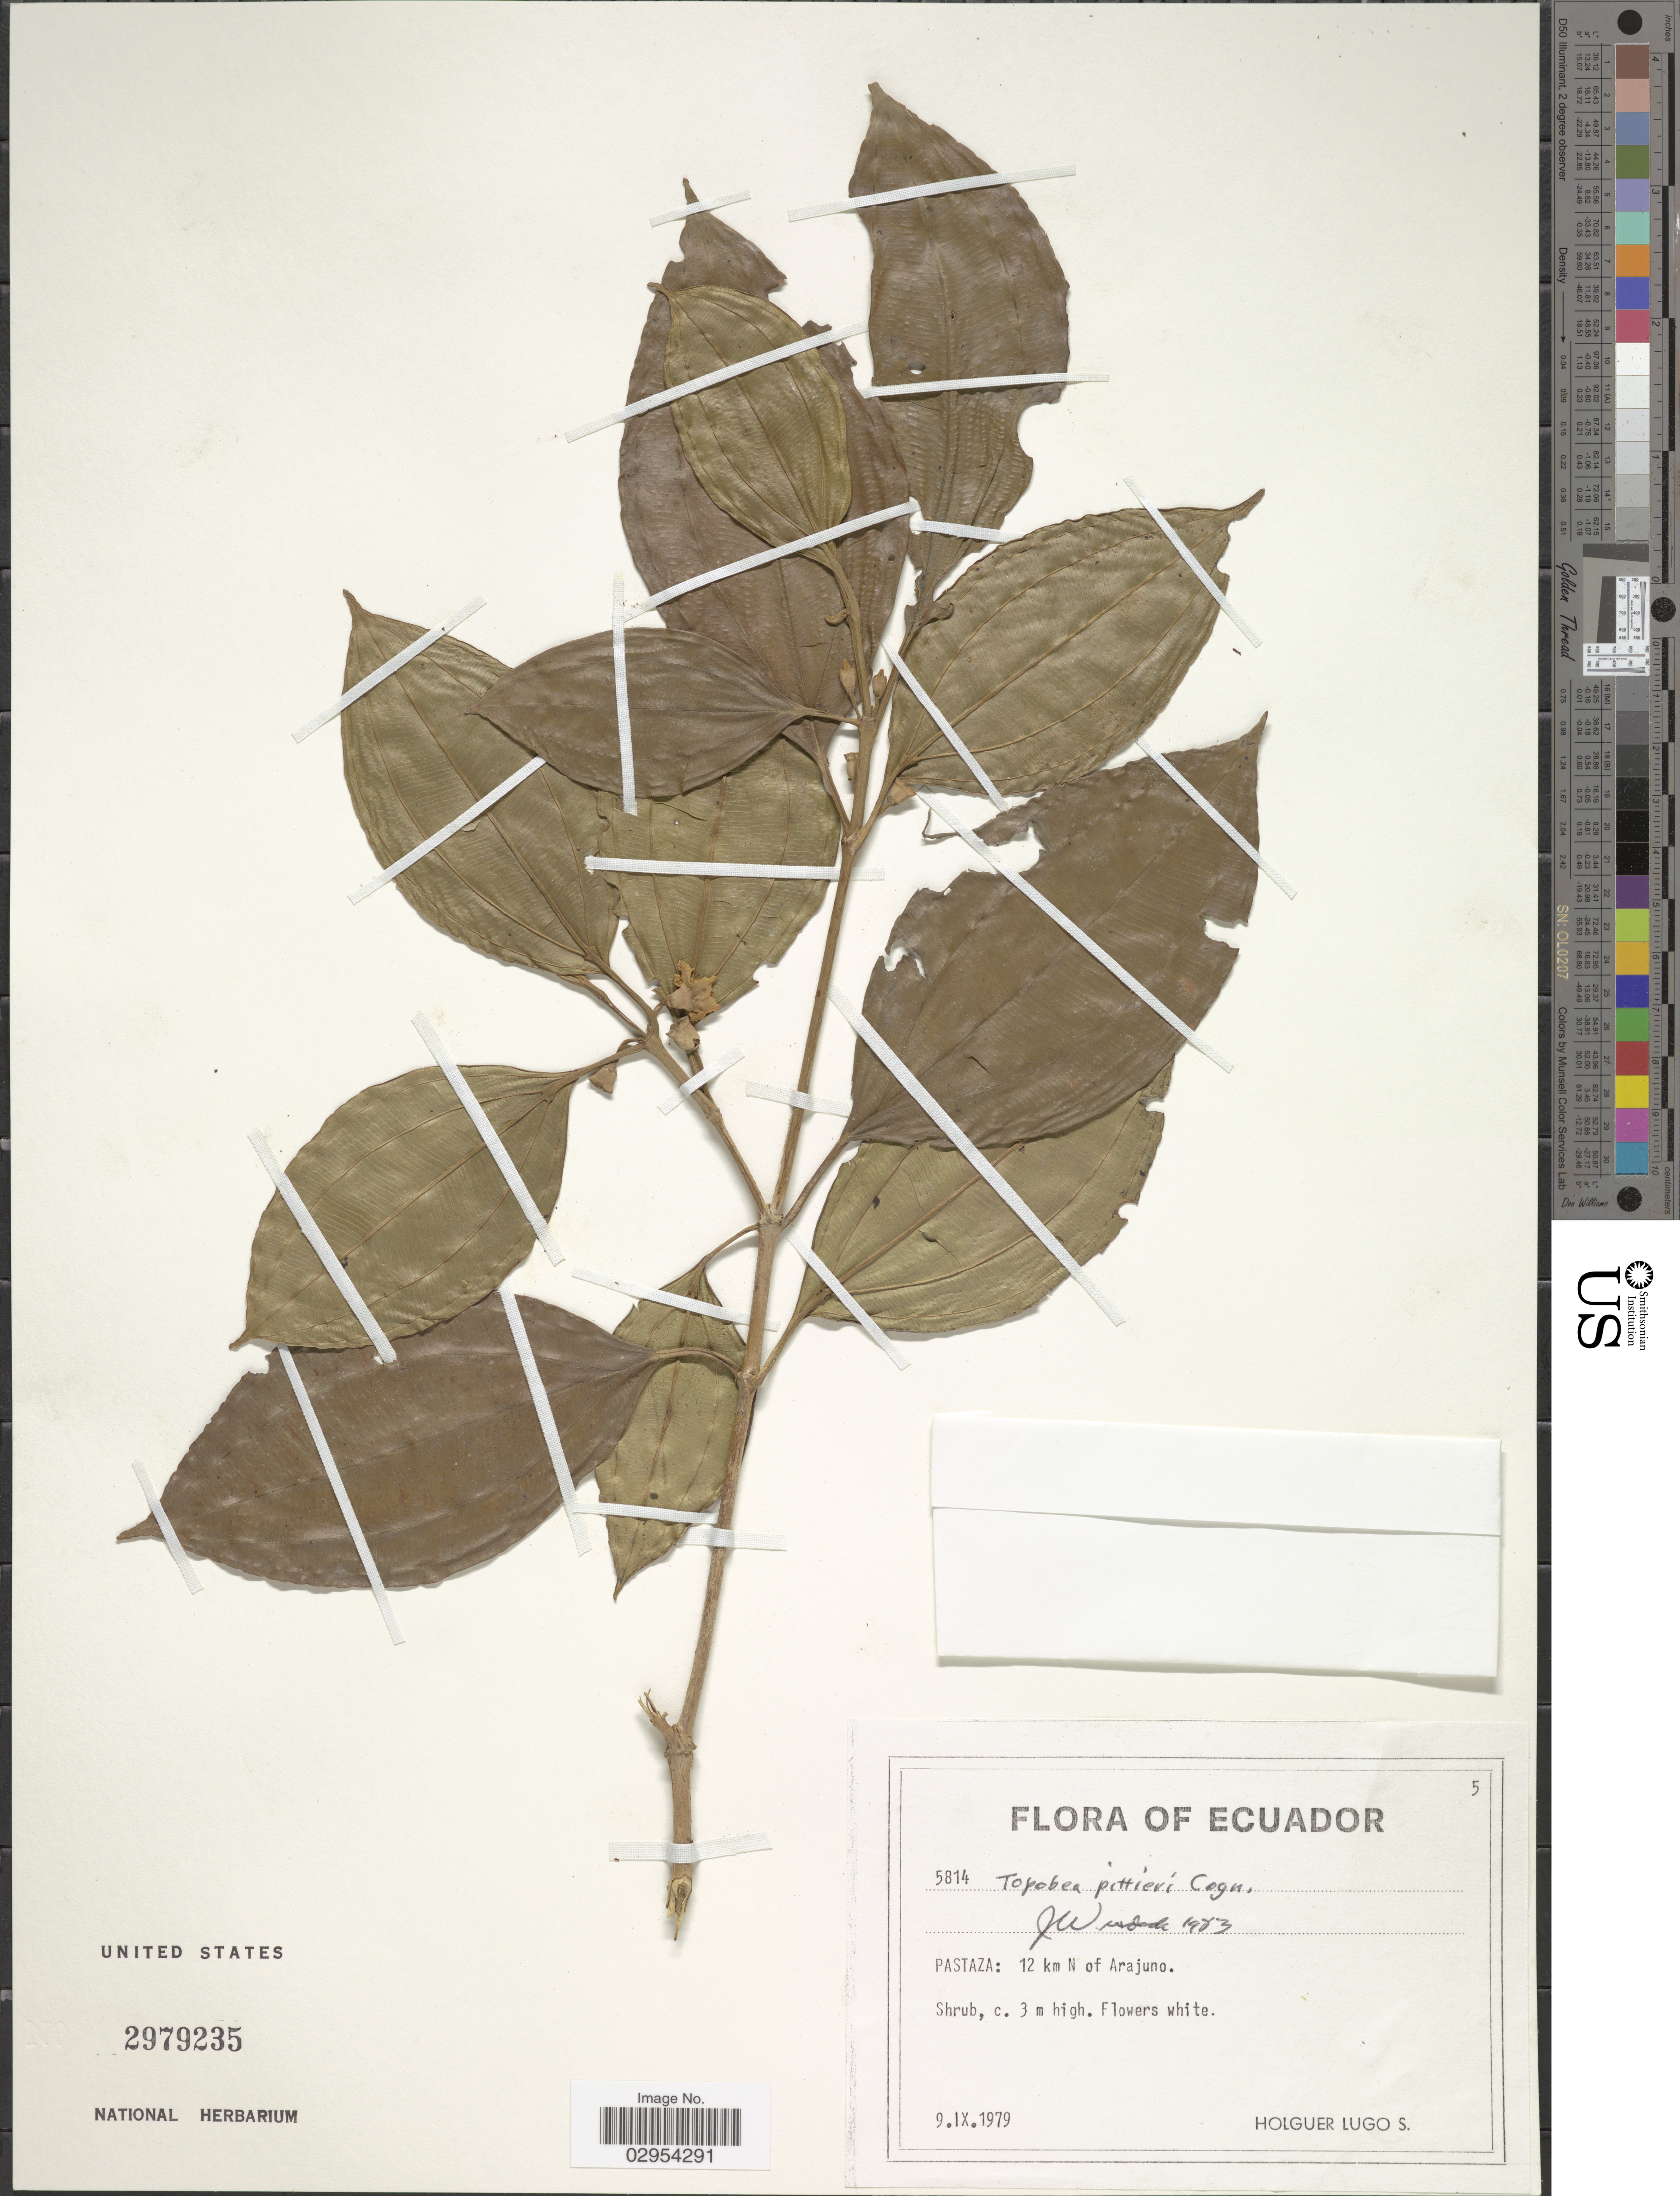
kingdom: Plantae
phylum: Tracheophyta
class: Magnoliopsida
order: Myrtales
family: Melastomataceae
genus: Topobea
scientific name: Topobea pittieri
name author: Cogn.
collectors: H. Lugo S.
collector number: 5814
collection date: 1979-09-09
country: Ecuador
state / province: Pastaza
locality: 12 km N of Arajuno.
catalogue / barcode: US 2979235